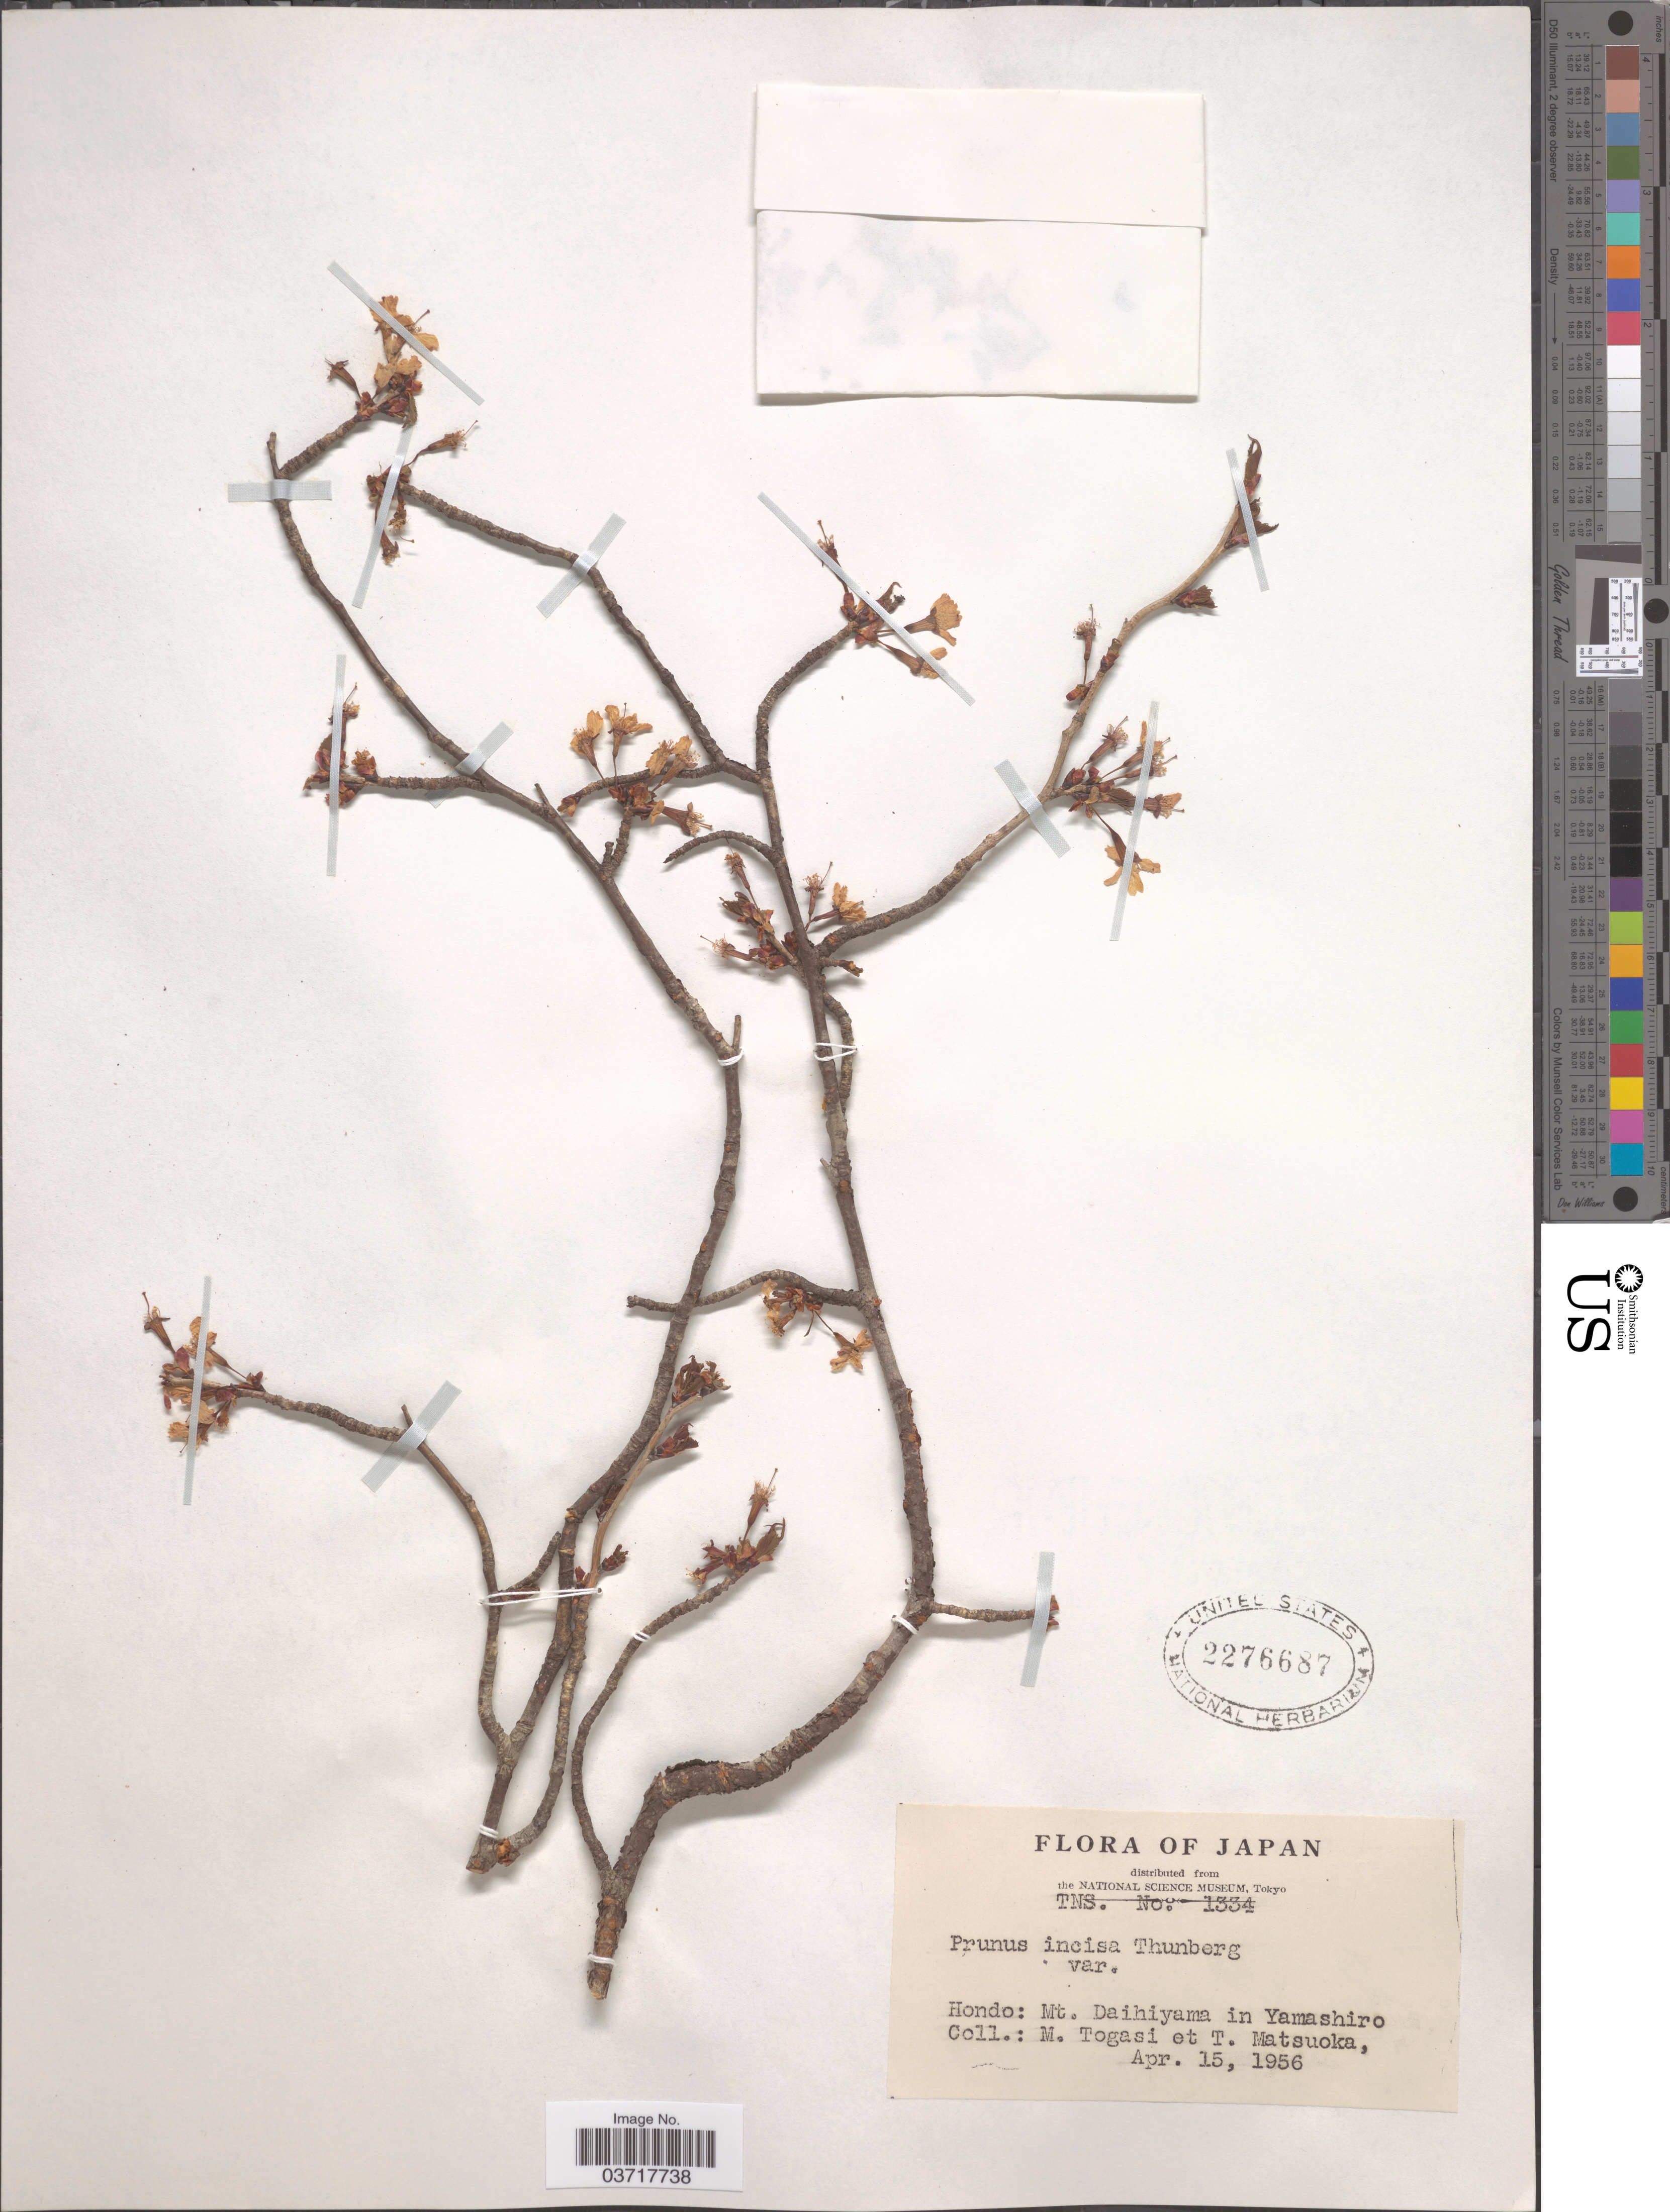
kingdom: Plantae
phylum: Tracheophyta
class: Magnoliopsida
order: Rosales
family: Rosaceae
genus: Prunus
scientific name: Prunus incisa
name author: Thunb.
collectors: M. Togasi & T. Matsuoka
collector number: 1334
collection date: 1956-04-15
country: Japan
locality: Hondo: Mt. Daihiyama in Yamashiro.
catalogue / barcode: US 2276687